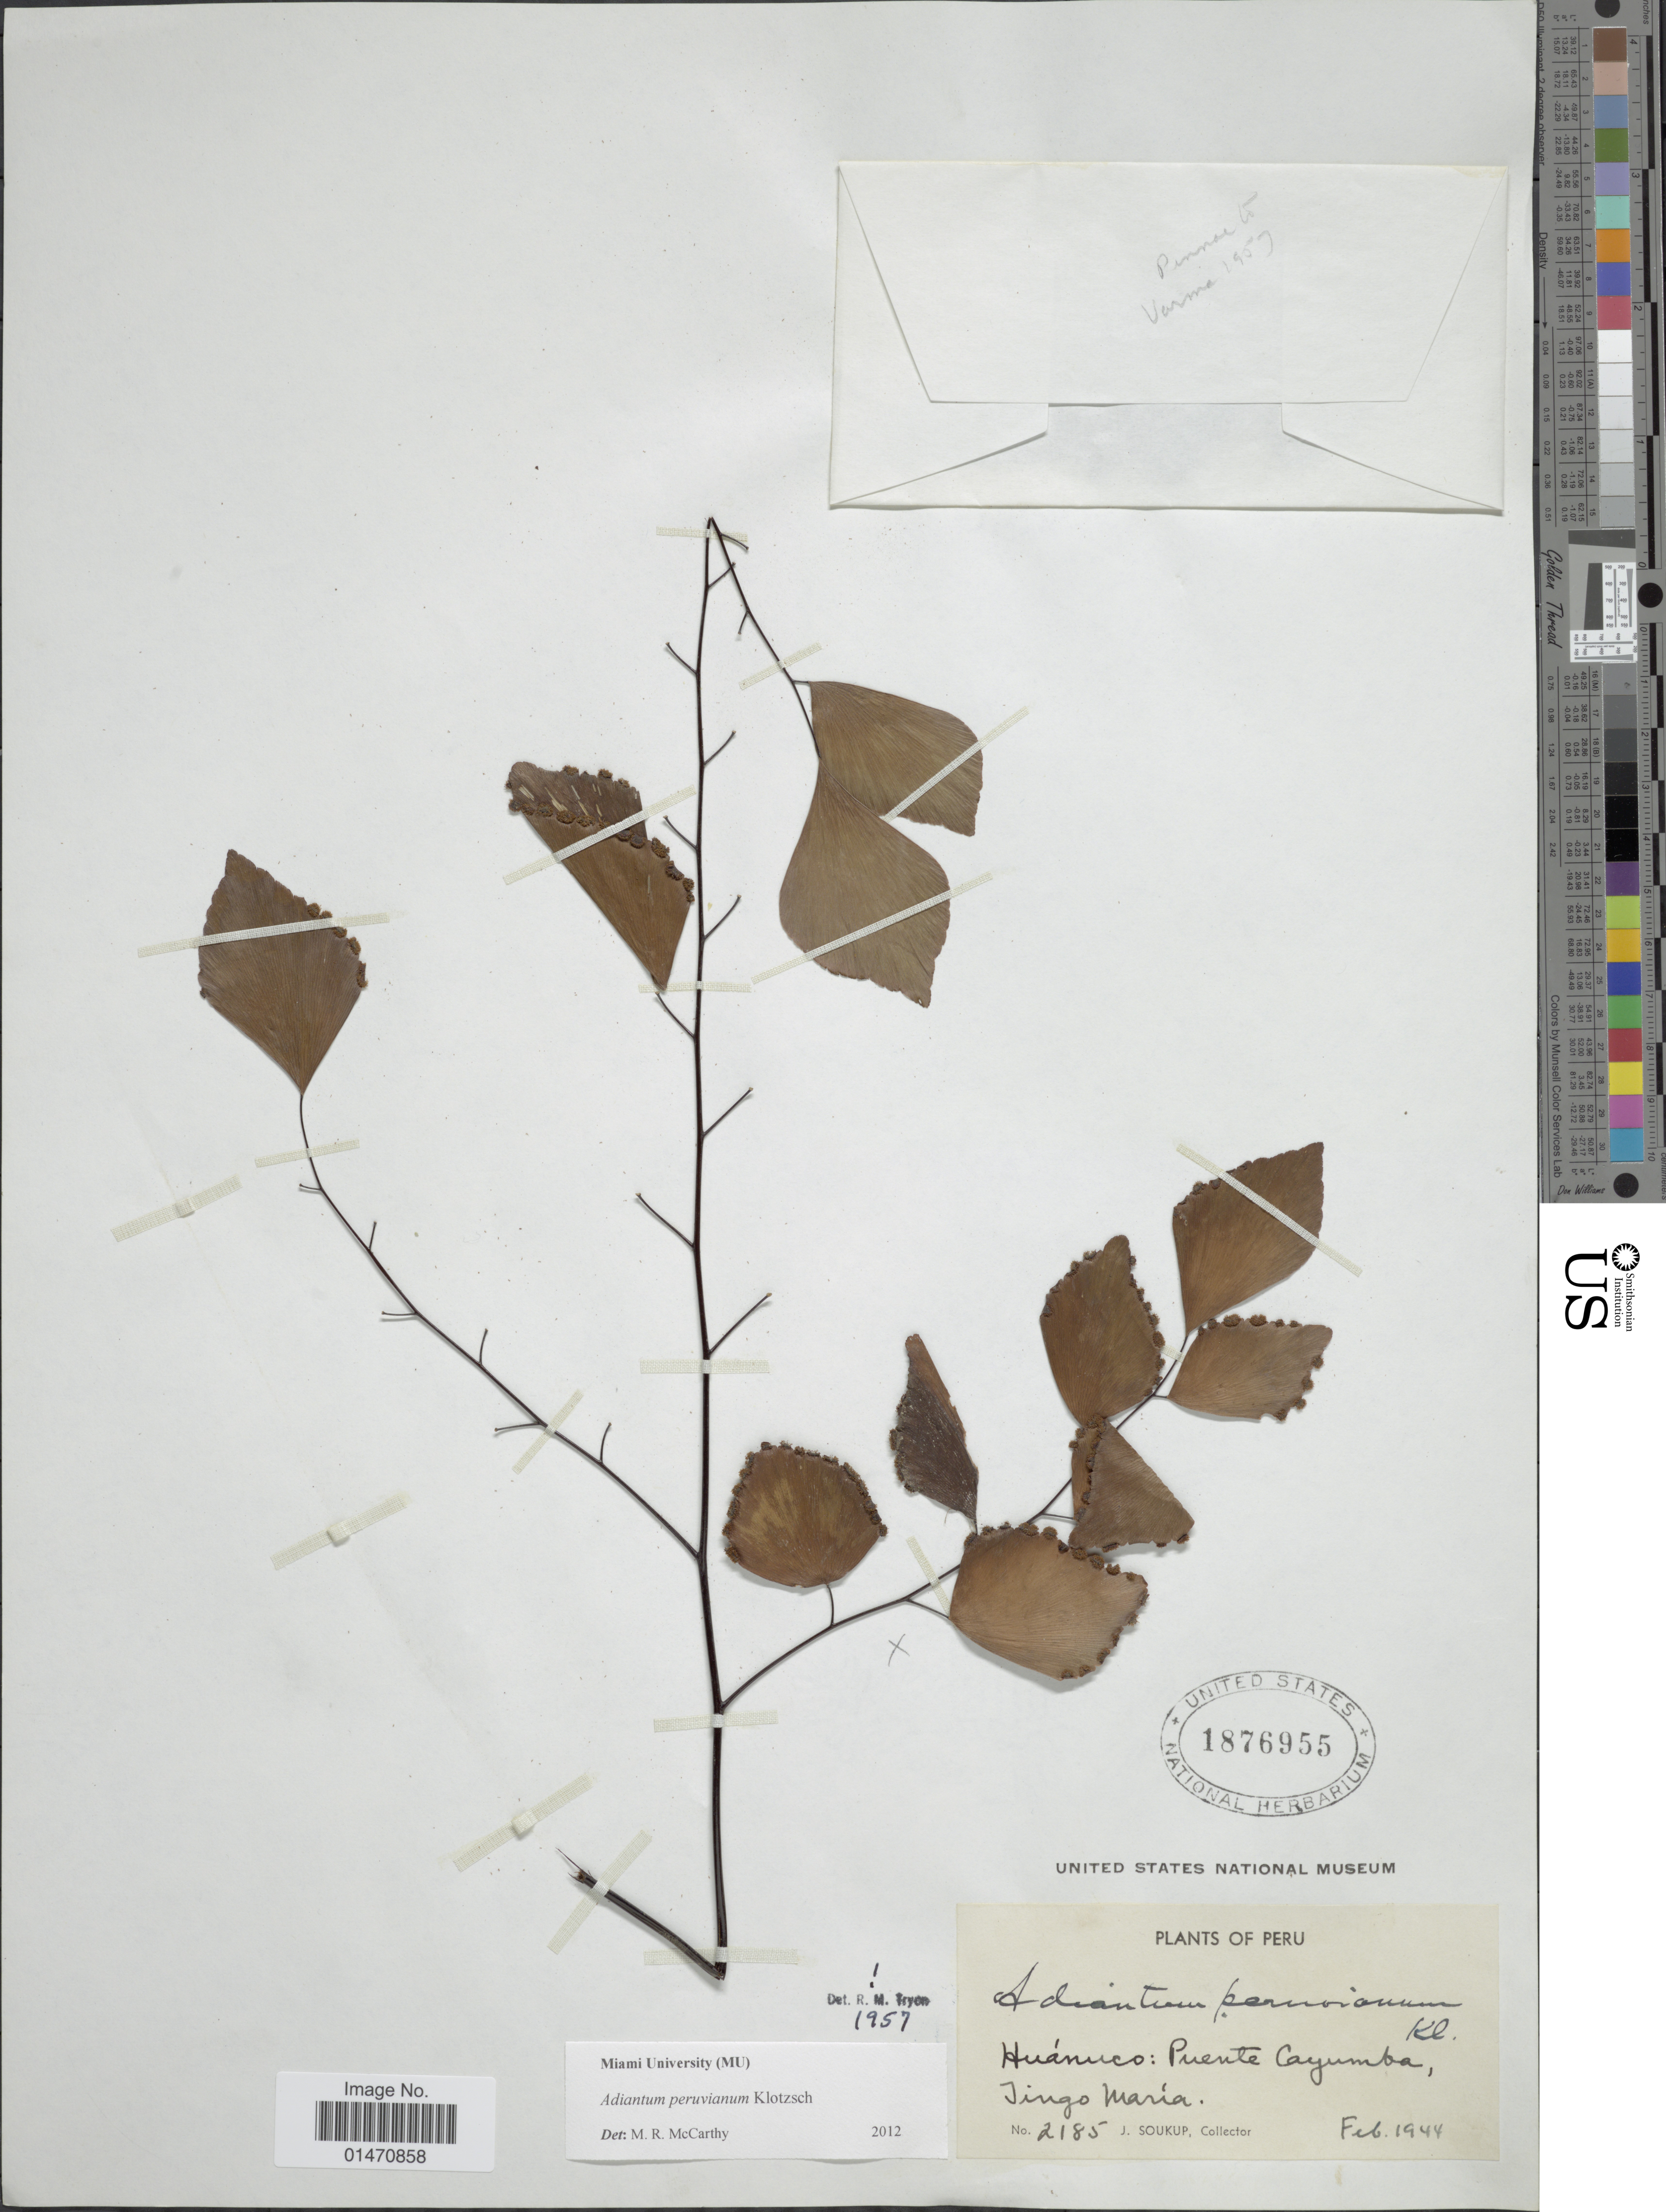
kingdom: Plantae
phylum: Tracheophyta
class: Polypodiopsida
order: Polypodiales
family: Pteridaceae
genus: Adiantum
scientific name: Adiantum peruvianum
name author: Klotzsch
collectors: J. Soukup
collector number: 2185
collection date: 1944-02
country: Peru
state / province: Huánuco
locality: Huánuco: Puente Cayumba, Tingo Maria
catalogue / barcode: US 1876955